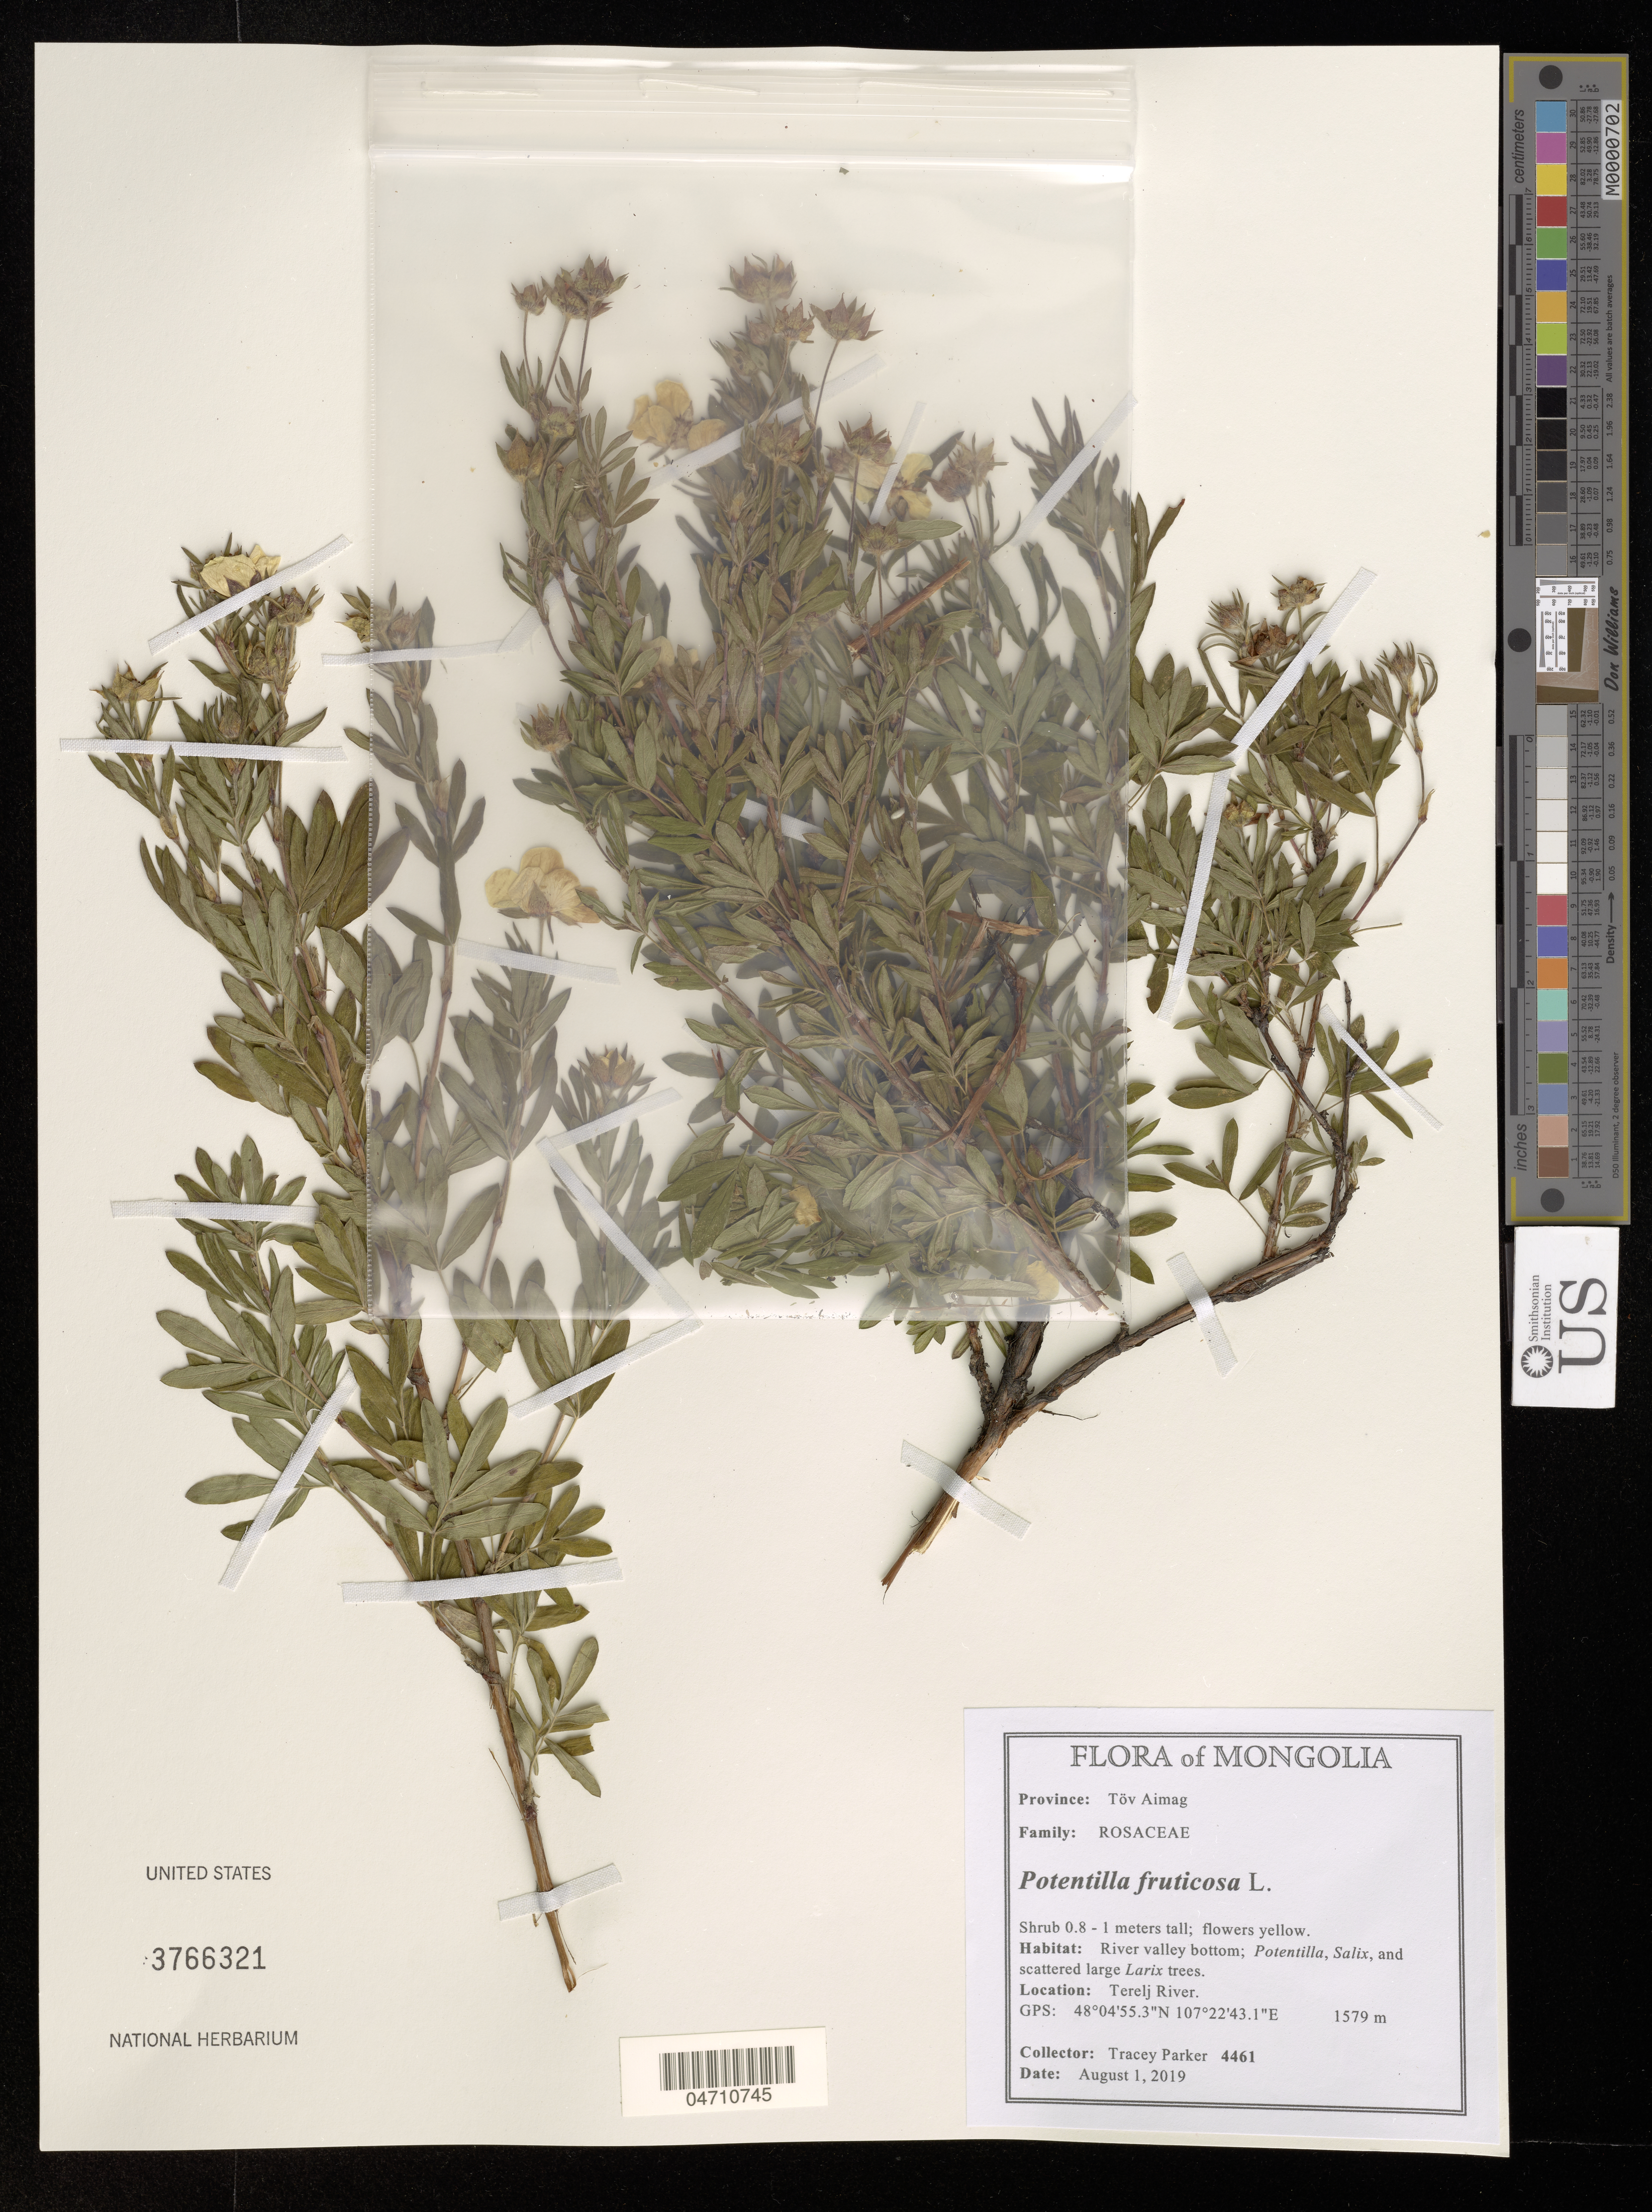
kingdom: Plantae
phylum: Tracheophyta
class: Magnoliopsida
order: Rosales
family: Rosaceae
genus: Potentilla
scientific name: Potentilla fruticosa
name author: L.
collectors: T. Parker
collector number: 4461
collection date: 2019-08-01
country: Mongolia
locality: Province: Töv Aimag. Terelj River.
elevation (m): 1579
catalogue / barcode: US 3766321